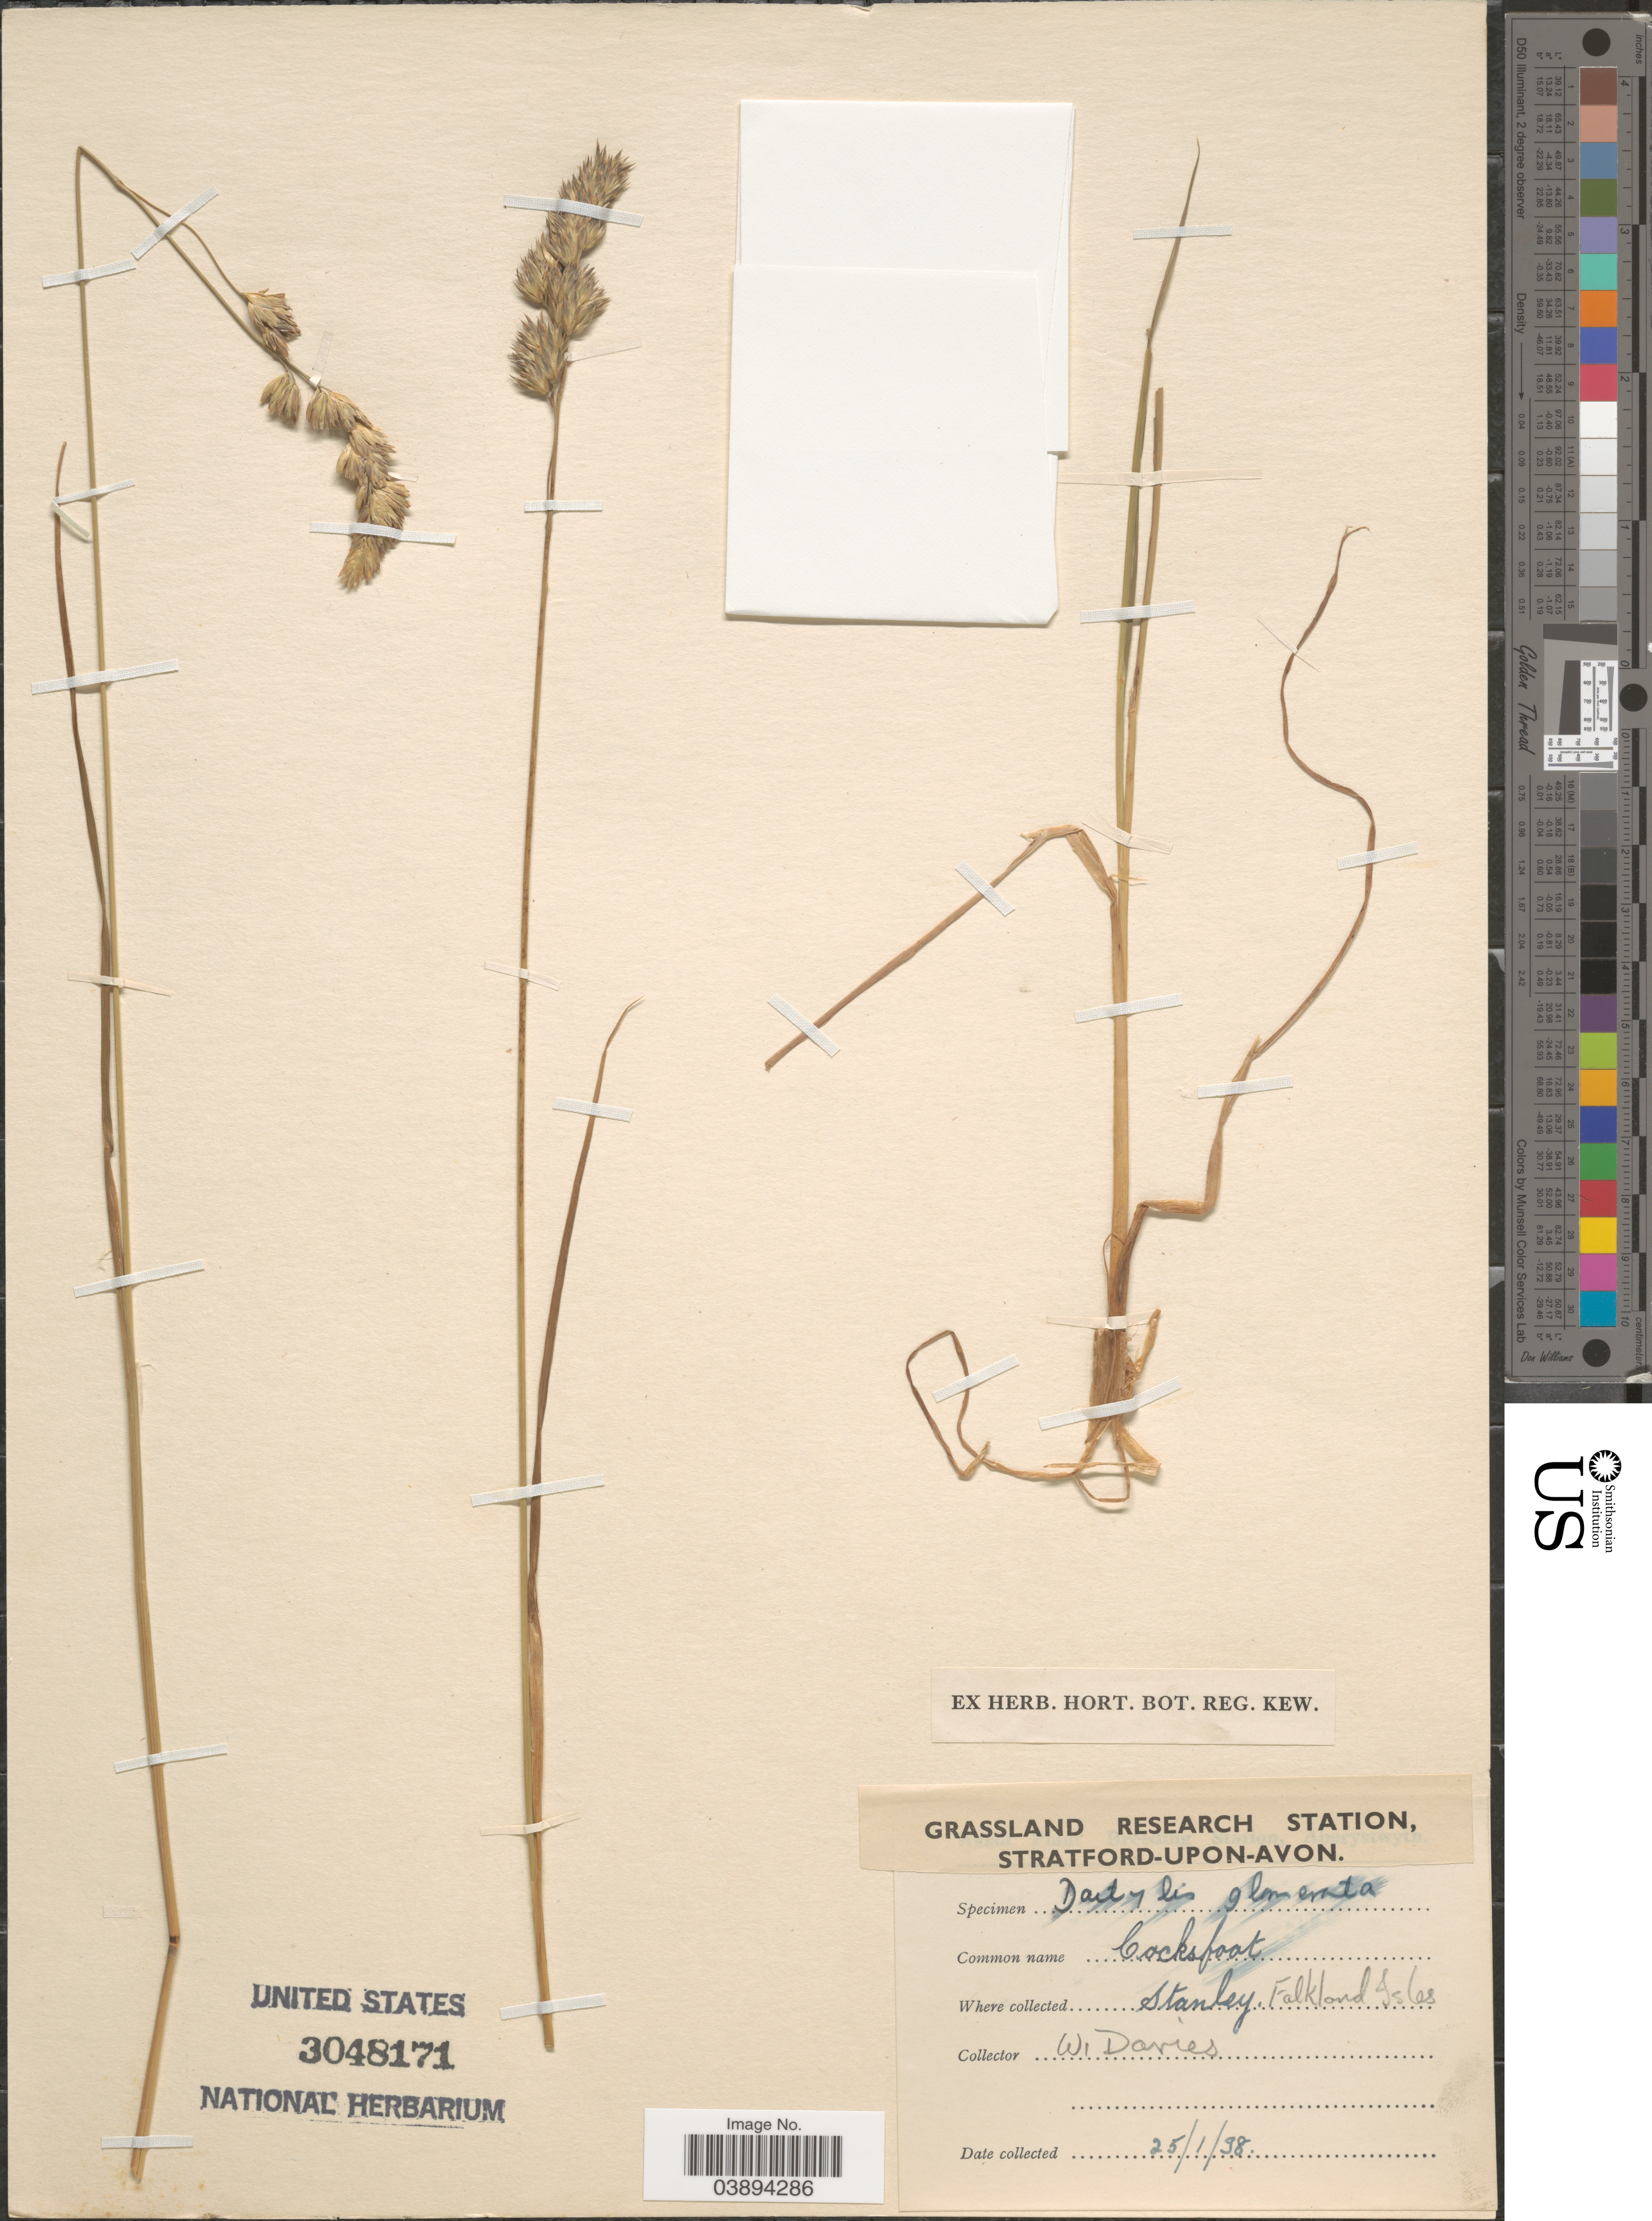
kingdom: Plantae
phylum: Tracheophyta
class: Liliopsida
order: Poales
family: Poaceae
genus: Dactylis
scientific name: Dactylis glomerata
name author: L.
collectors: W. Davies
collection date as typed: Transcribed d/m/y: 25/1/98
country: Falkland Islands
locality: Stanley. Falkland Isles.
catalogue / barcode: US 3048171